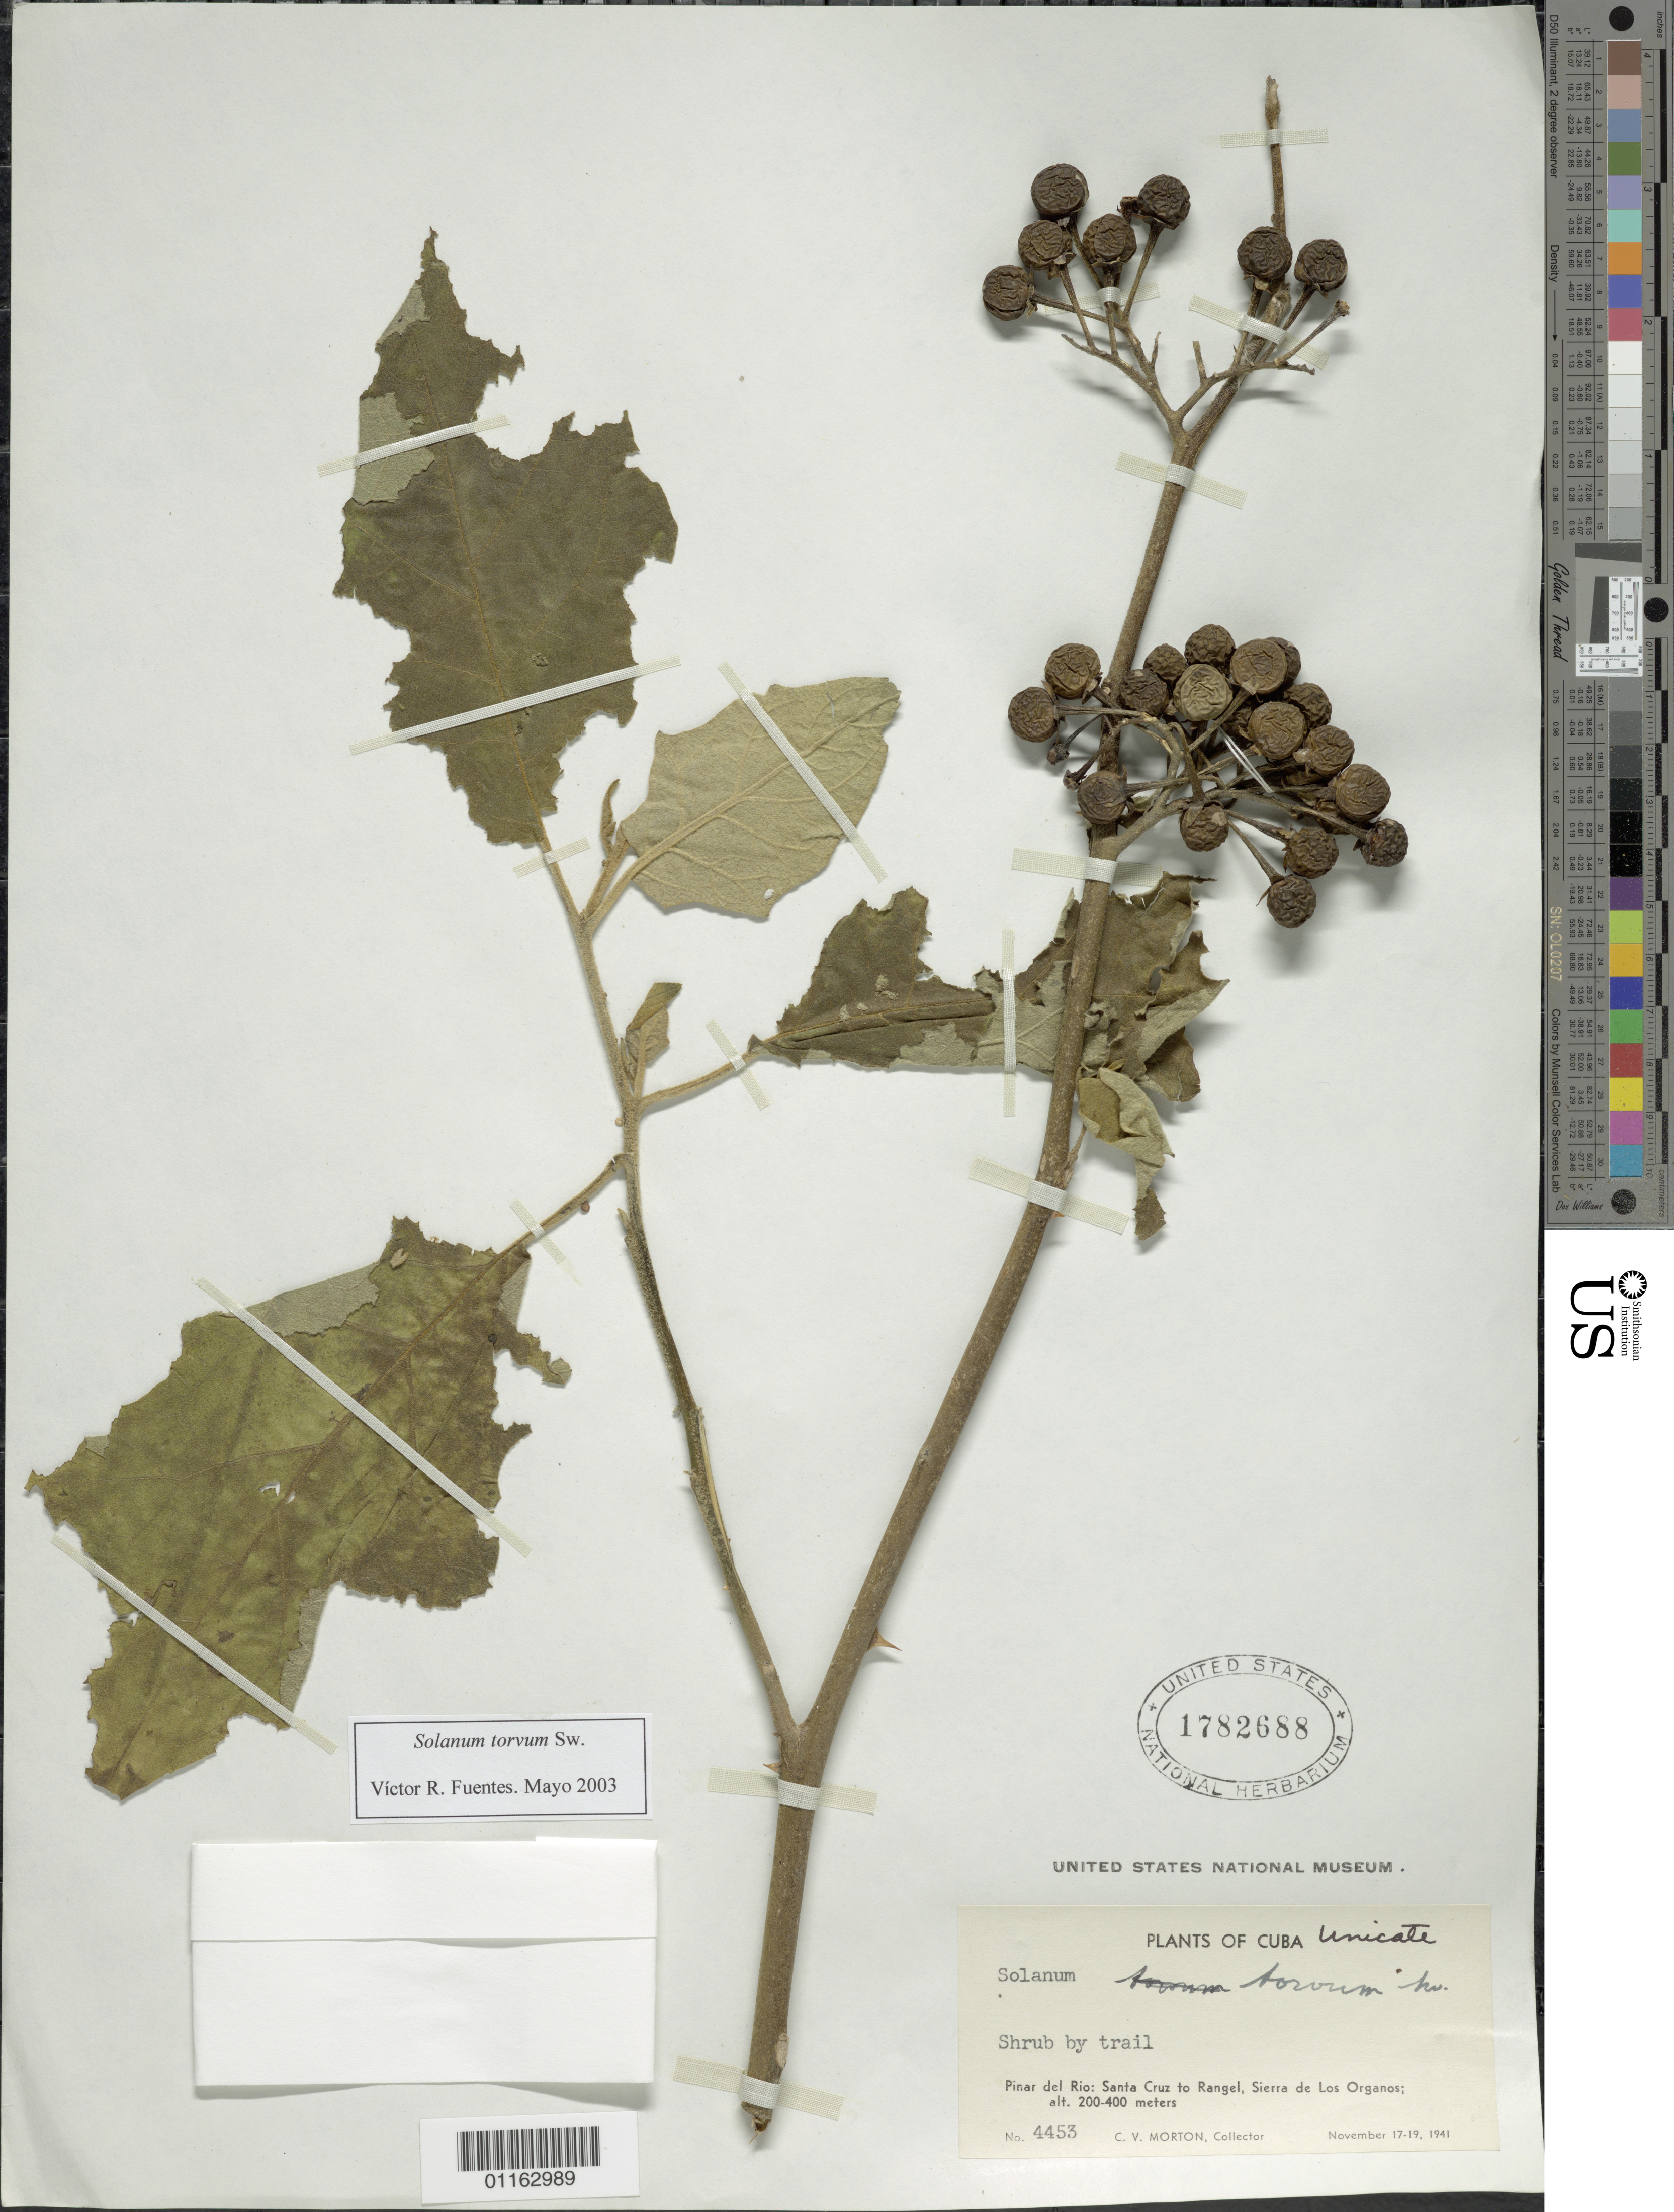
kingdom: Plantae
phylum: Tracheophyta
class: Magnoliopsida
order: Solanales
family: Solanaceae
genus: Solanum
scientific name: Solanum torvum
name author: Sw.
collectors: C. V. Morton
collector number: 4453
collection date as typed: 17 Nov 1941 to 19 Nov 1941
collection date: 1941-11-17/1941-11-19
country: Cuba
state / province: Pinar del Rio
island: Cuba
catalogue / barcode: US 1782688